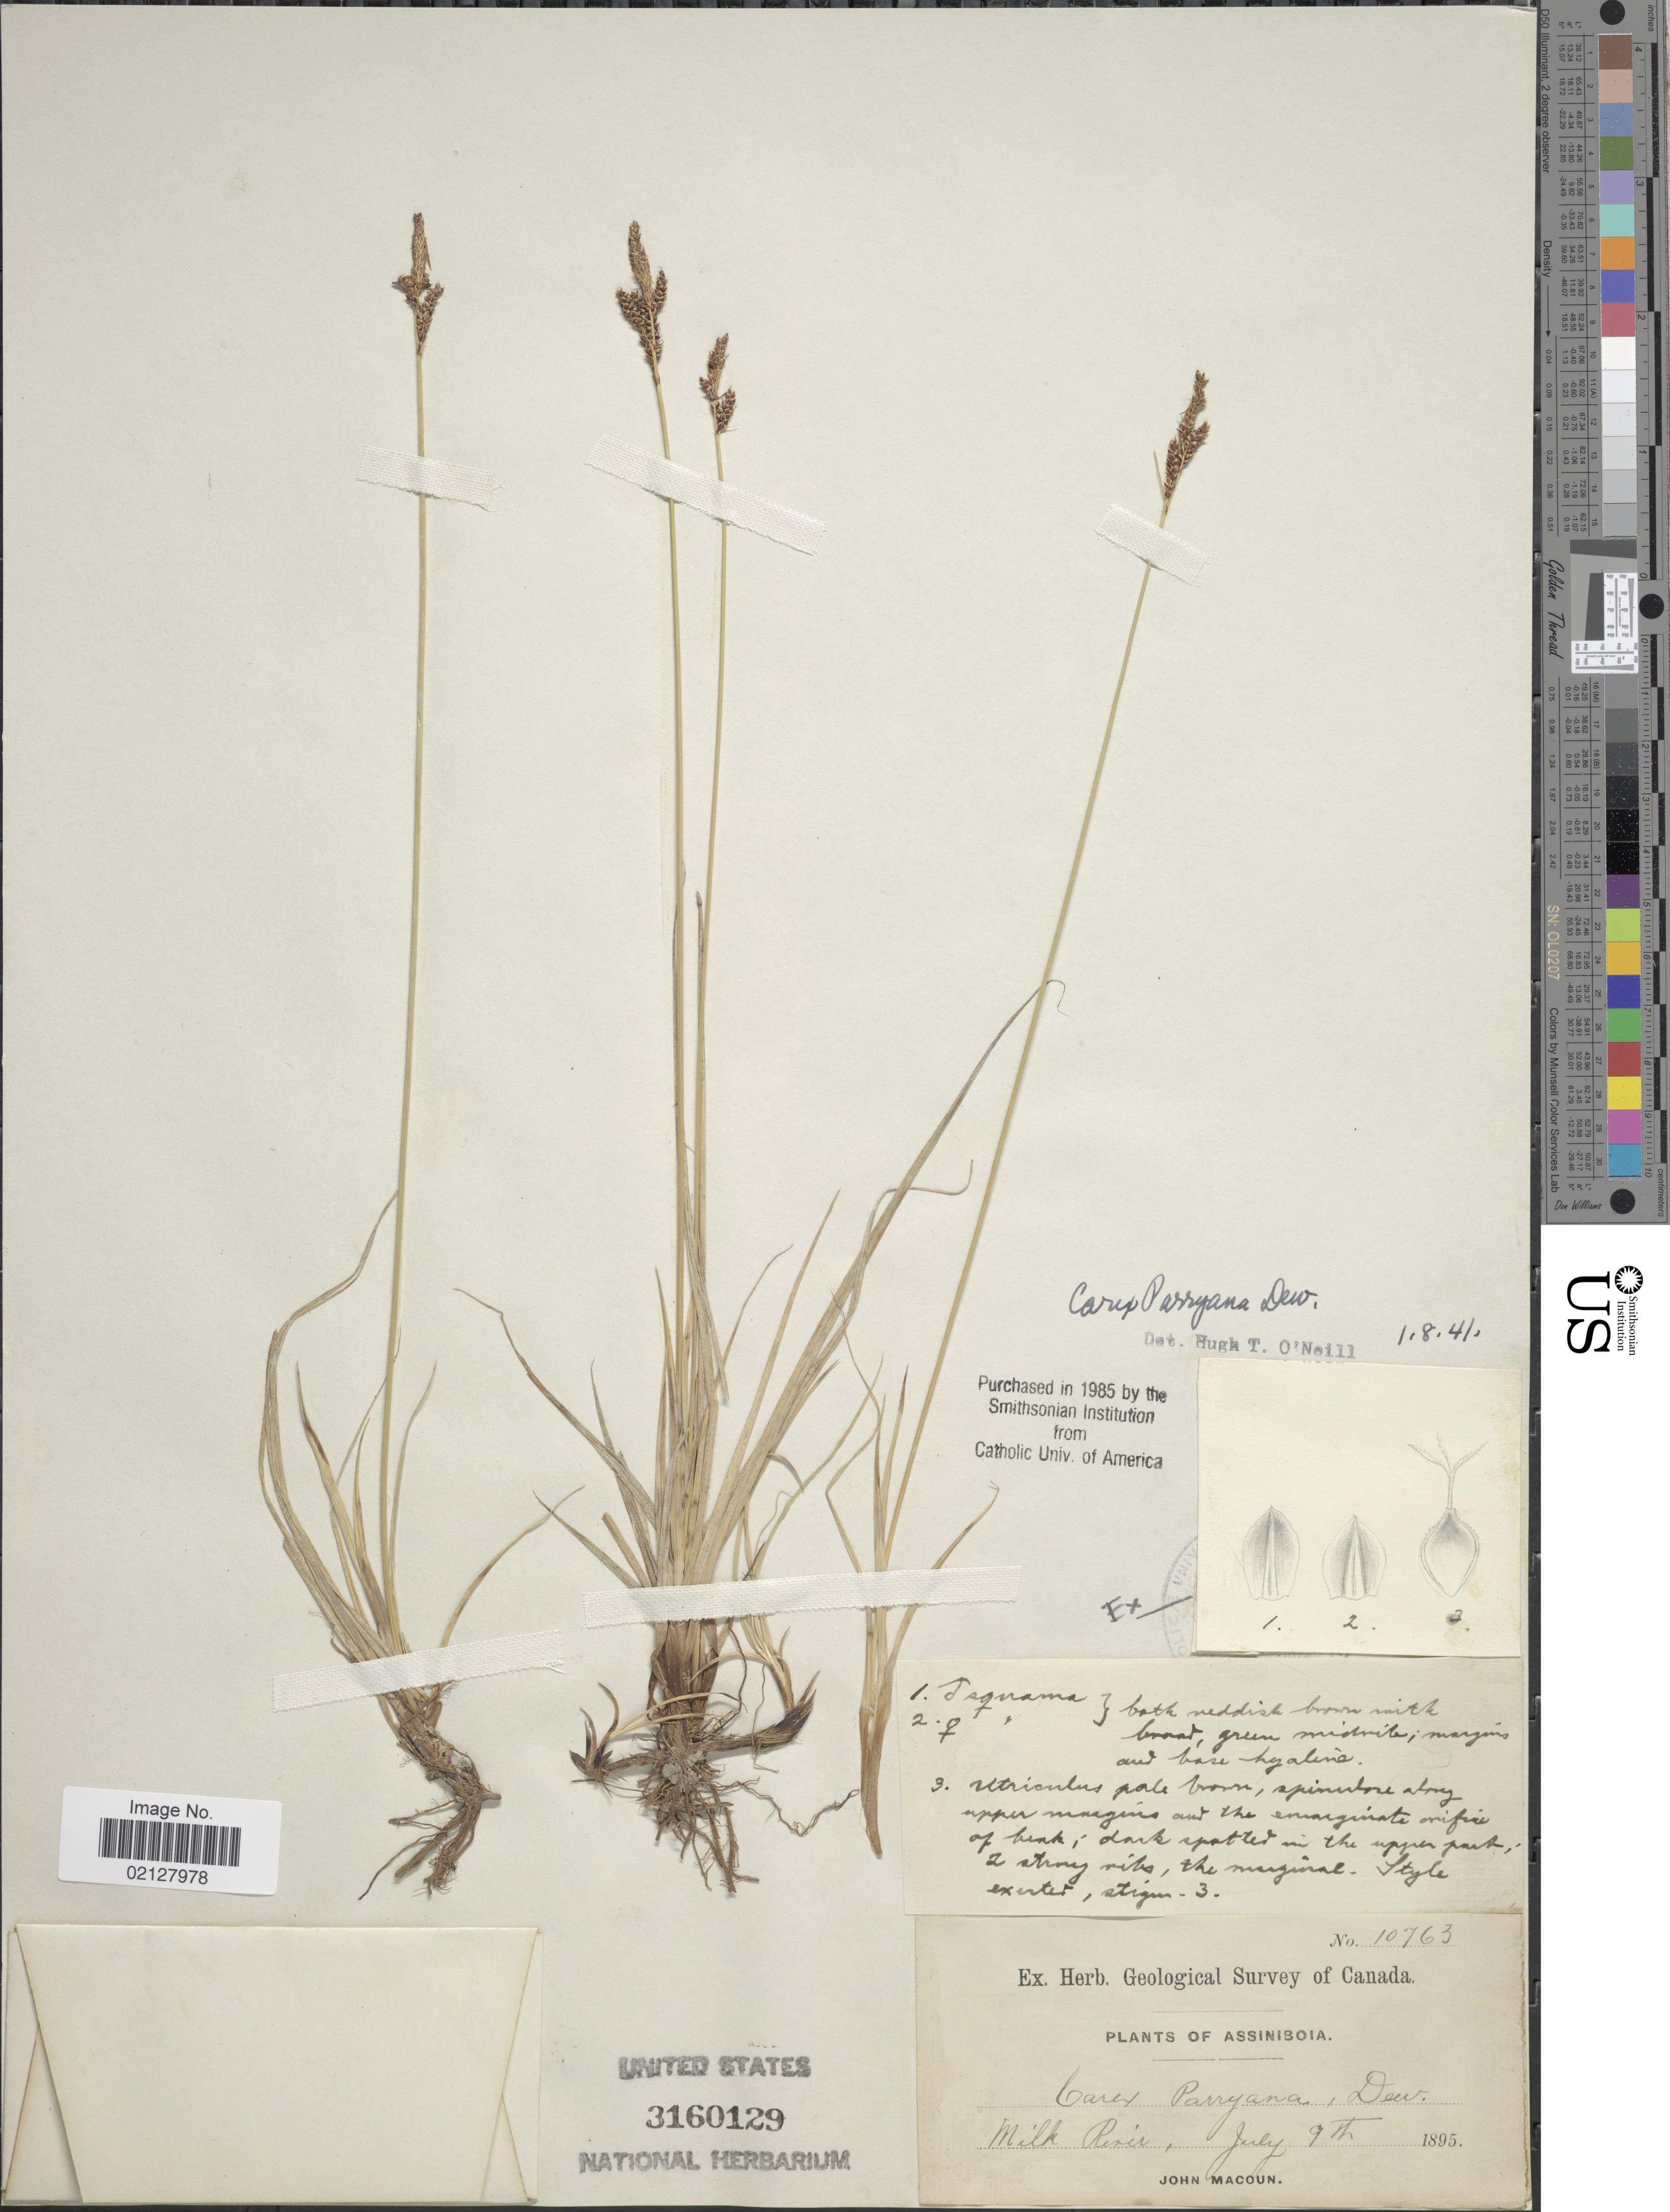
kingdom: Plantae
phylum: Tracheophyta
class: Liliopsida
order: Poales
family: Cyperaceae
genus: Carex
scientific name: Carex parryana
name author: Dewey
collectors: J. Macoun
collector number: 10763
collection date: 1895-07-09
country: Canada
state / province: Saskatchewan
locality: Assiniboia. Milk River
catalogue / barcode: US 3160129